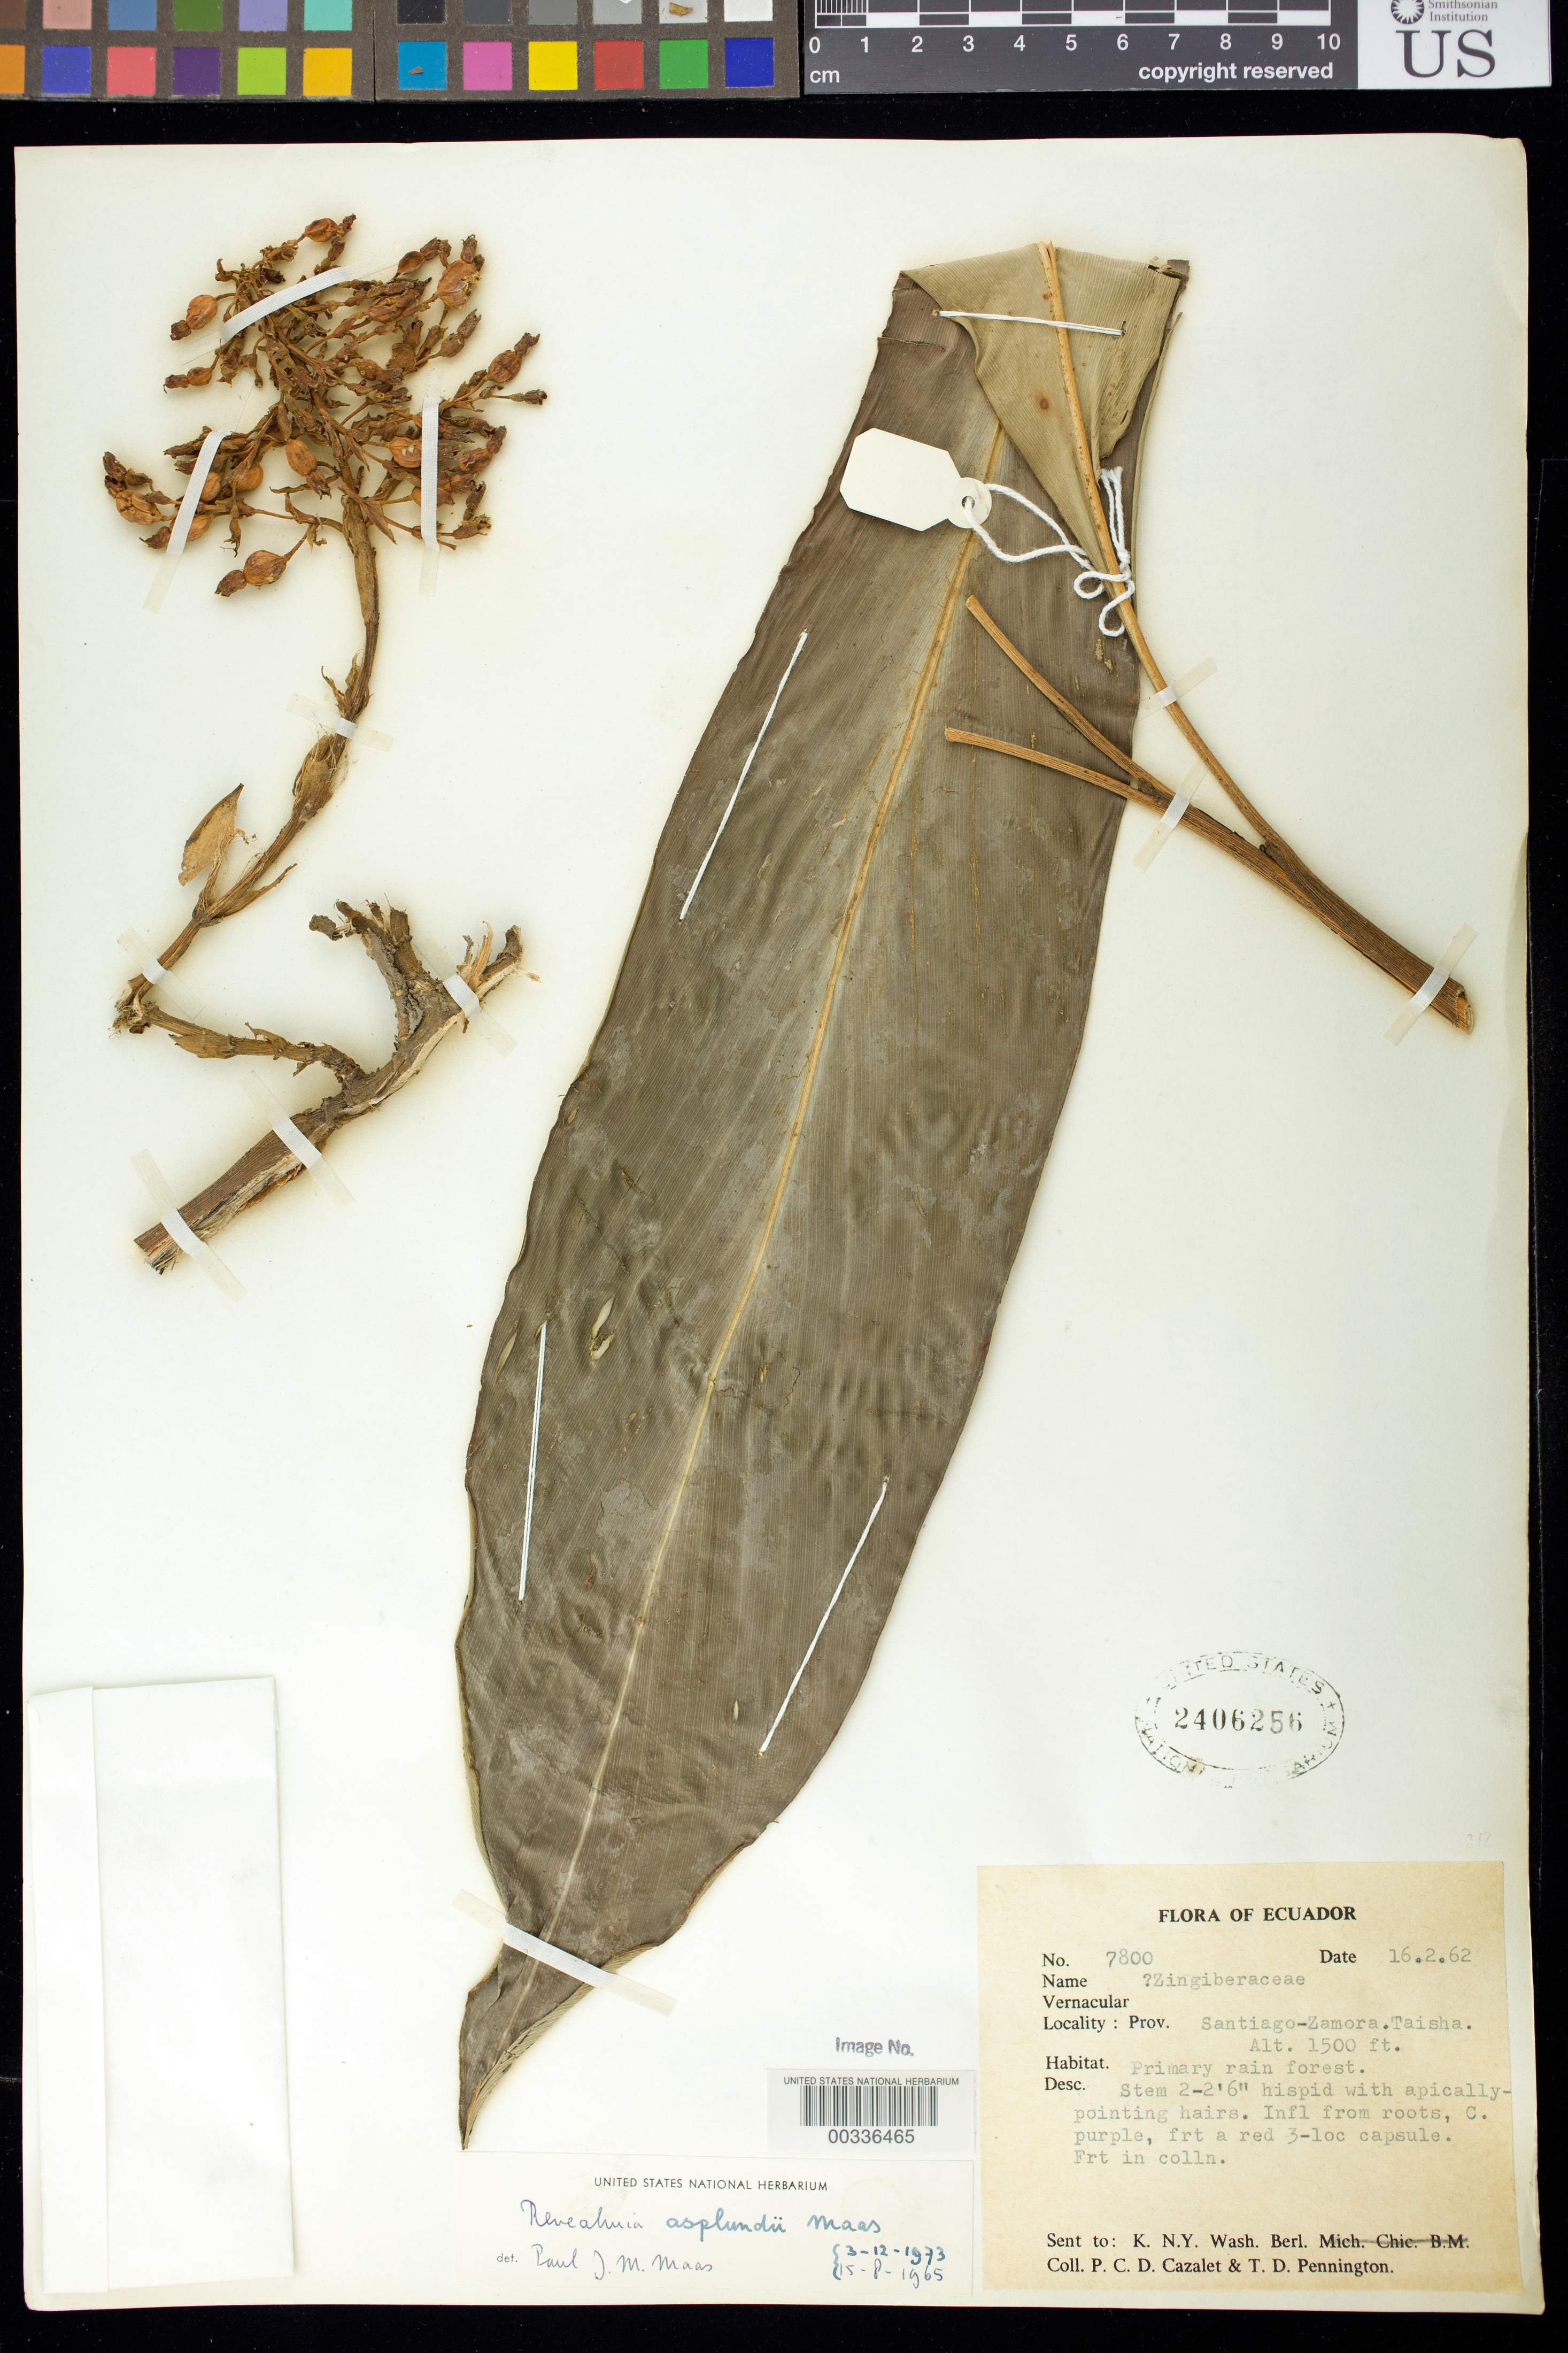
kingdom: Plantae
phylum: Tracheophyta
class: Liliopsida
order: Zingiberales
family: Zingiberaceae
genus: Renealmia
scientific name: Renealmia asplundii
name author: Maas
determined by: Maas, Paul J. M.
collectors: P. Cazalet & T. D. Pennington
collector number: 7800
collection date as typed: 16 Feb 1962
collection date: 1962-02-16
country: Ecuador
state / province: Morona-Santiago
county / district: Taisha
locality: Prov. Santiago-Zamora; taisha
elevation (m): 457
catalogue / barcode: US 2406256